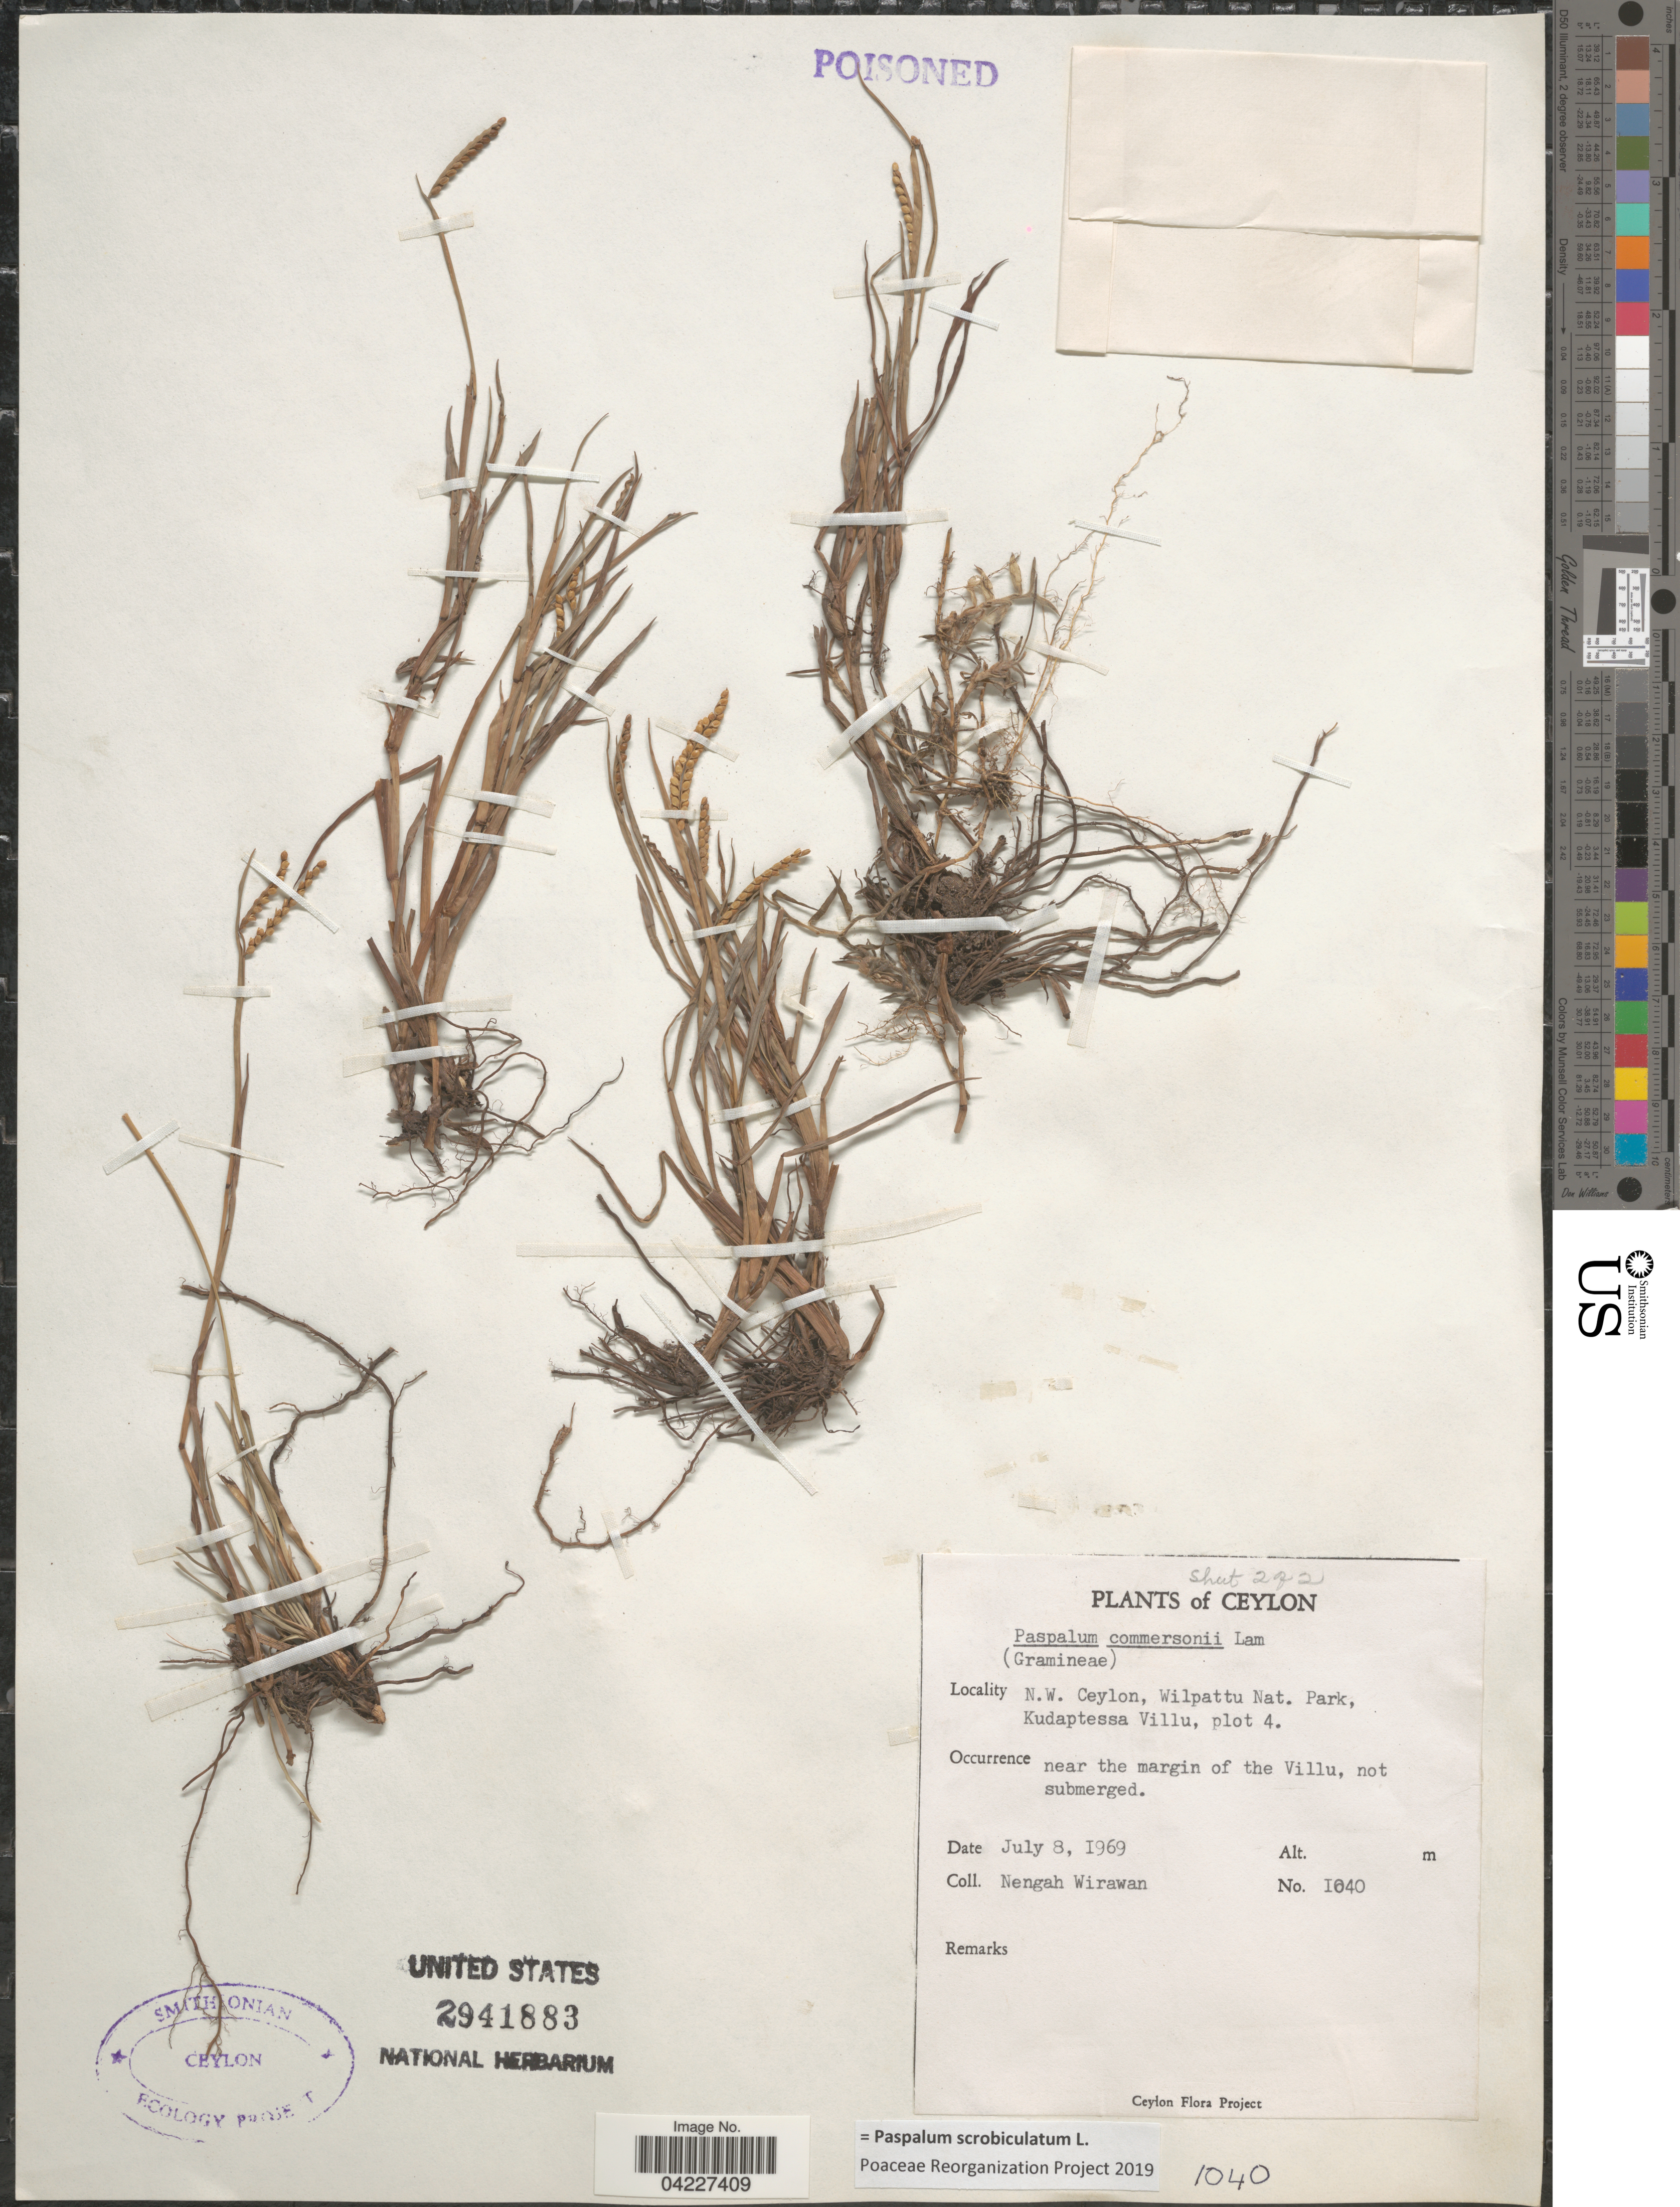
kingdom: Plantae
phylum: Tracheophyta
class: Liliopsida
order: Poales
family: Poaceae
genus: Paspalum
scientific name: Paspalum scrobiculatum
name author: L.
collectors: N. Wirawan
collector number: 1040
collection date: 1969-07-08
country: Sri Lanka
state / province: North Western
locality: Ceylon. N.W. Ceylon, Wilpattu Nat. Park, Kudaptessa Villu, plot 4. Near the margin of the Villu.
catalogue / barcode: US 2941883